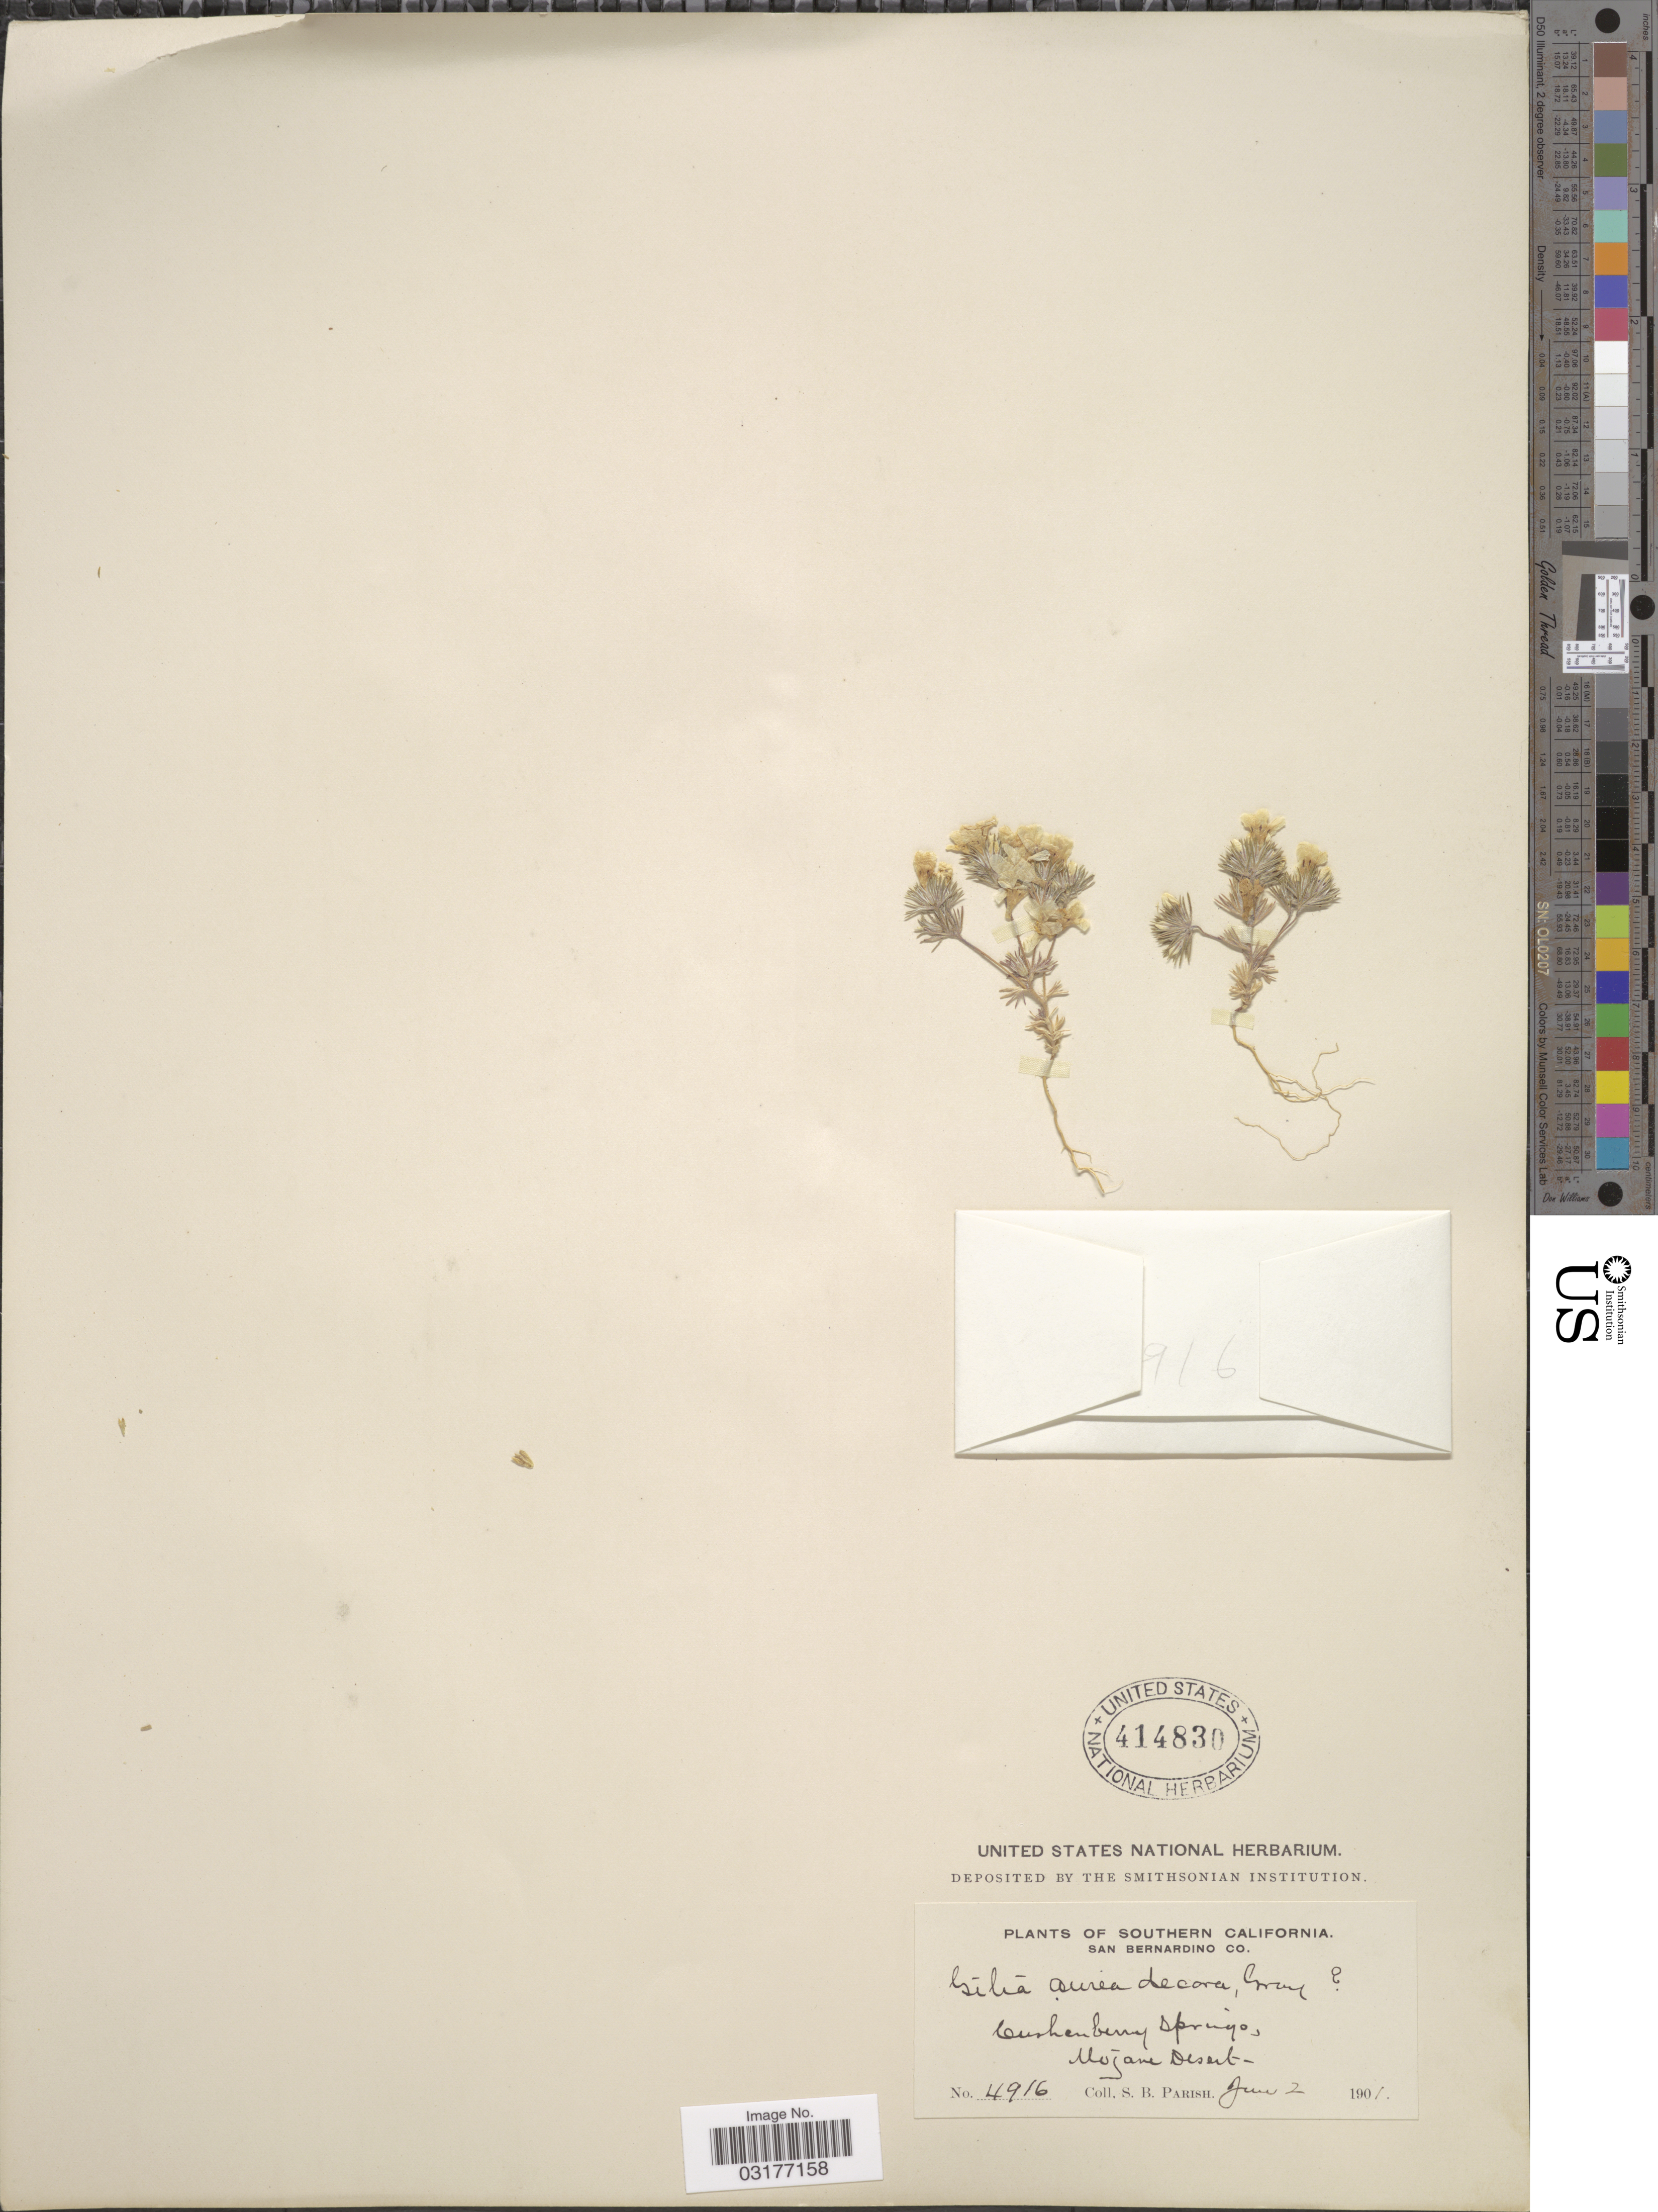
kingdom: Plantae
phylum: Tracheophyta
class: Magnoliopsida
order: Ericales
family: Polemoniaceae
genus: Leptosiphon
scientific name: Leptosiphon chrysanthus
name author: J.M. Porter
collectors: S. B. Parish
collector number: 4916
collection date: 1901-06-02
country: United States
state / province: California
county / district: San Bernardino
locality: Southern California. San Bernardino Co. Cushenberry Springs, Mojave Desert.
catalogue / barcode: US 414830